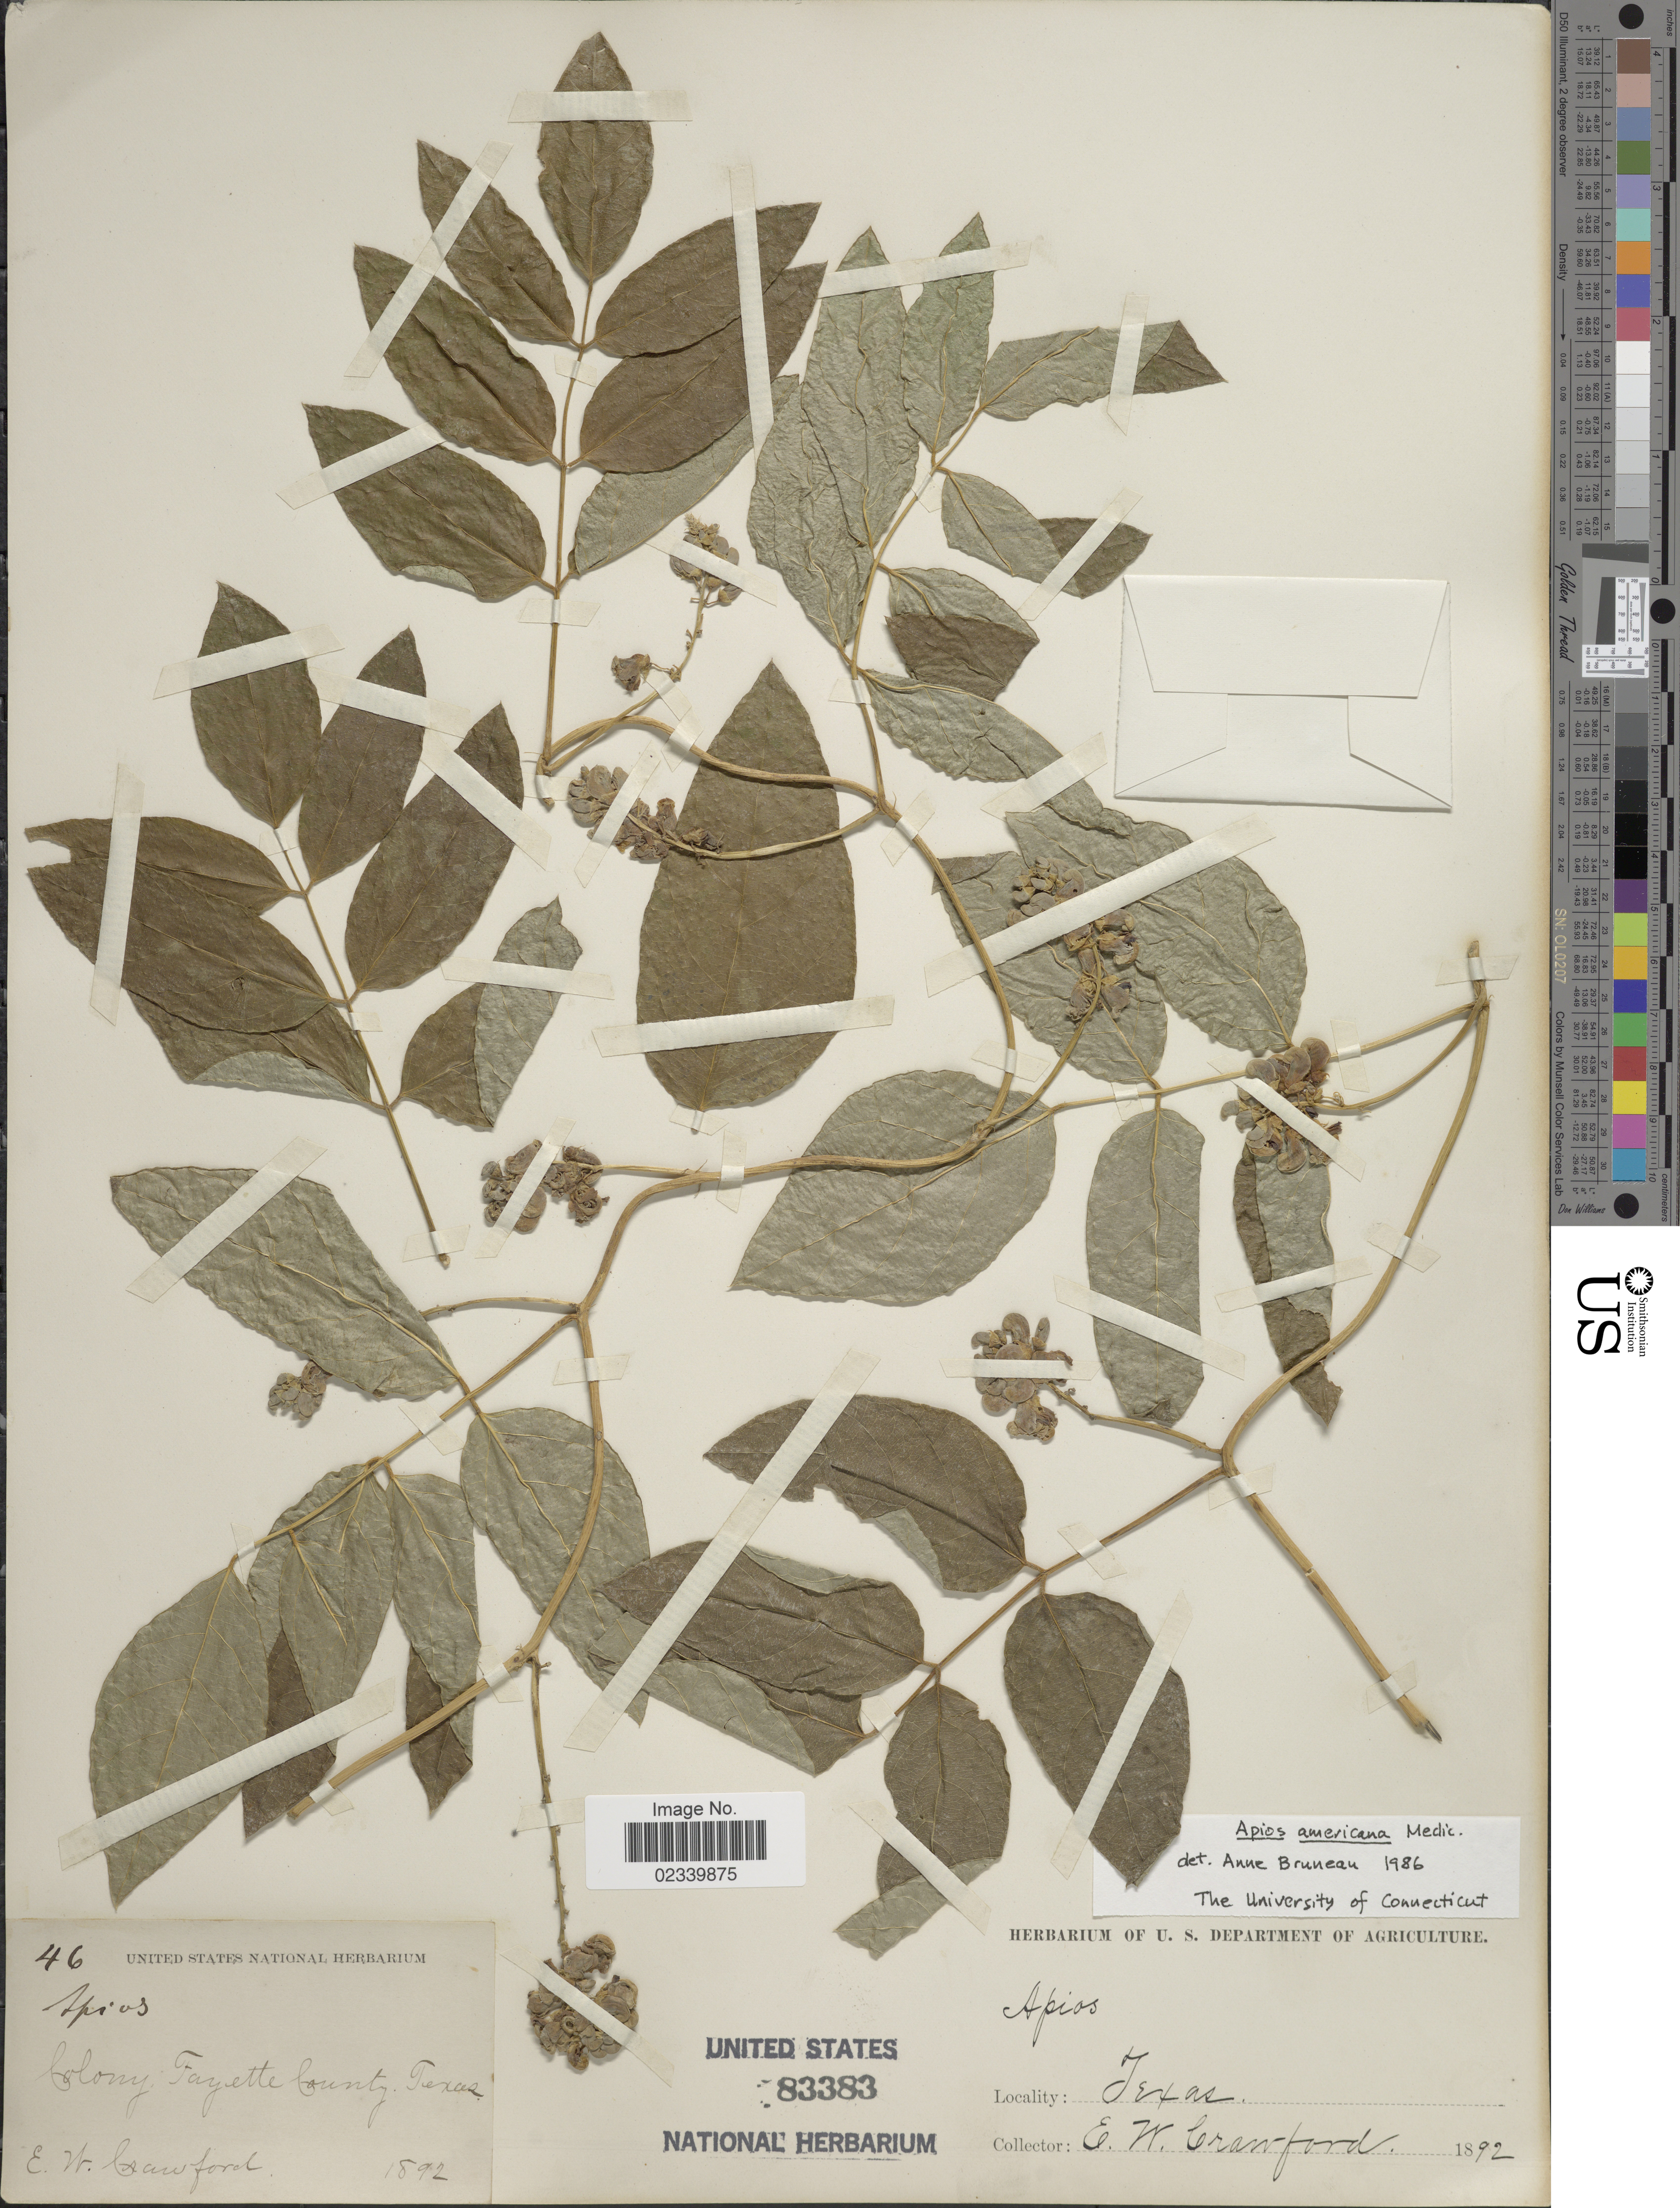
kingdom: Plantae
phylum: Tracheophyta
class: Magnoliopsida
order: Fabales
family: Fabaceae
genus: Apios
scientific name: Apios americana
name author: Medik.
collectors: E. Crawford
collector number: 46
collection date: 1892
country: United States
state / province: Texas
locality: Colony, Fayette County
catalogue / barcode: US 83383